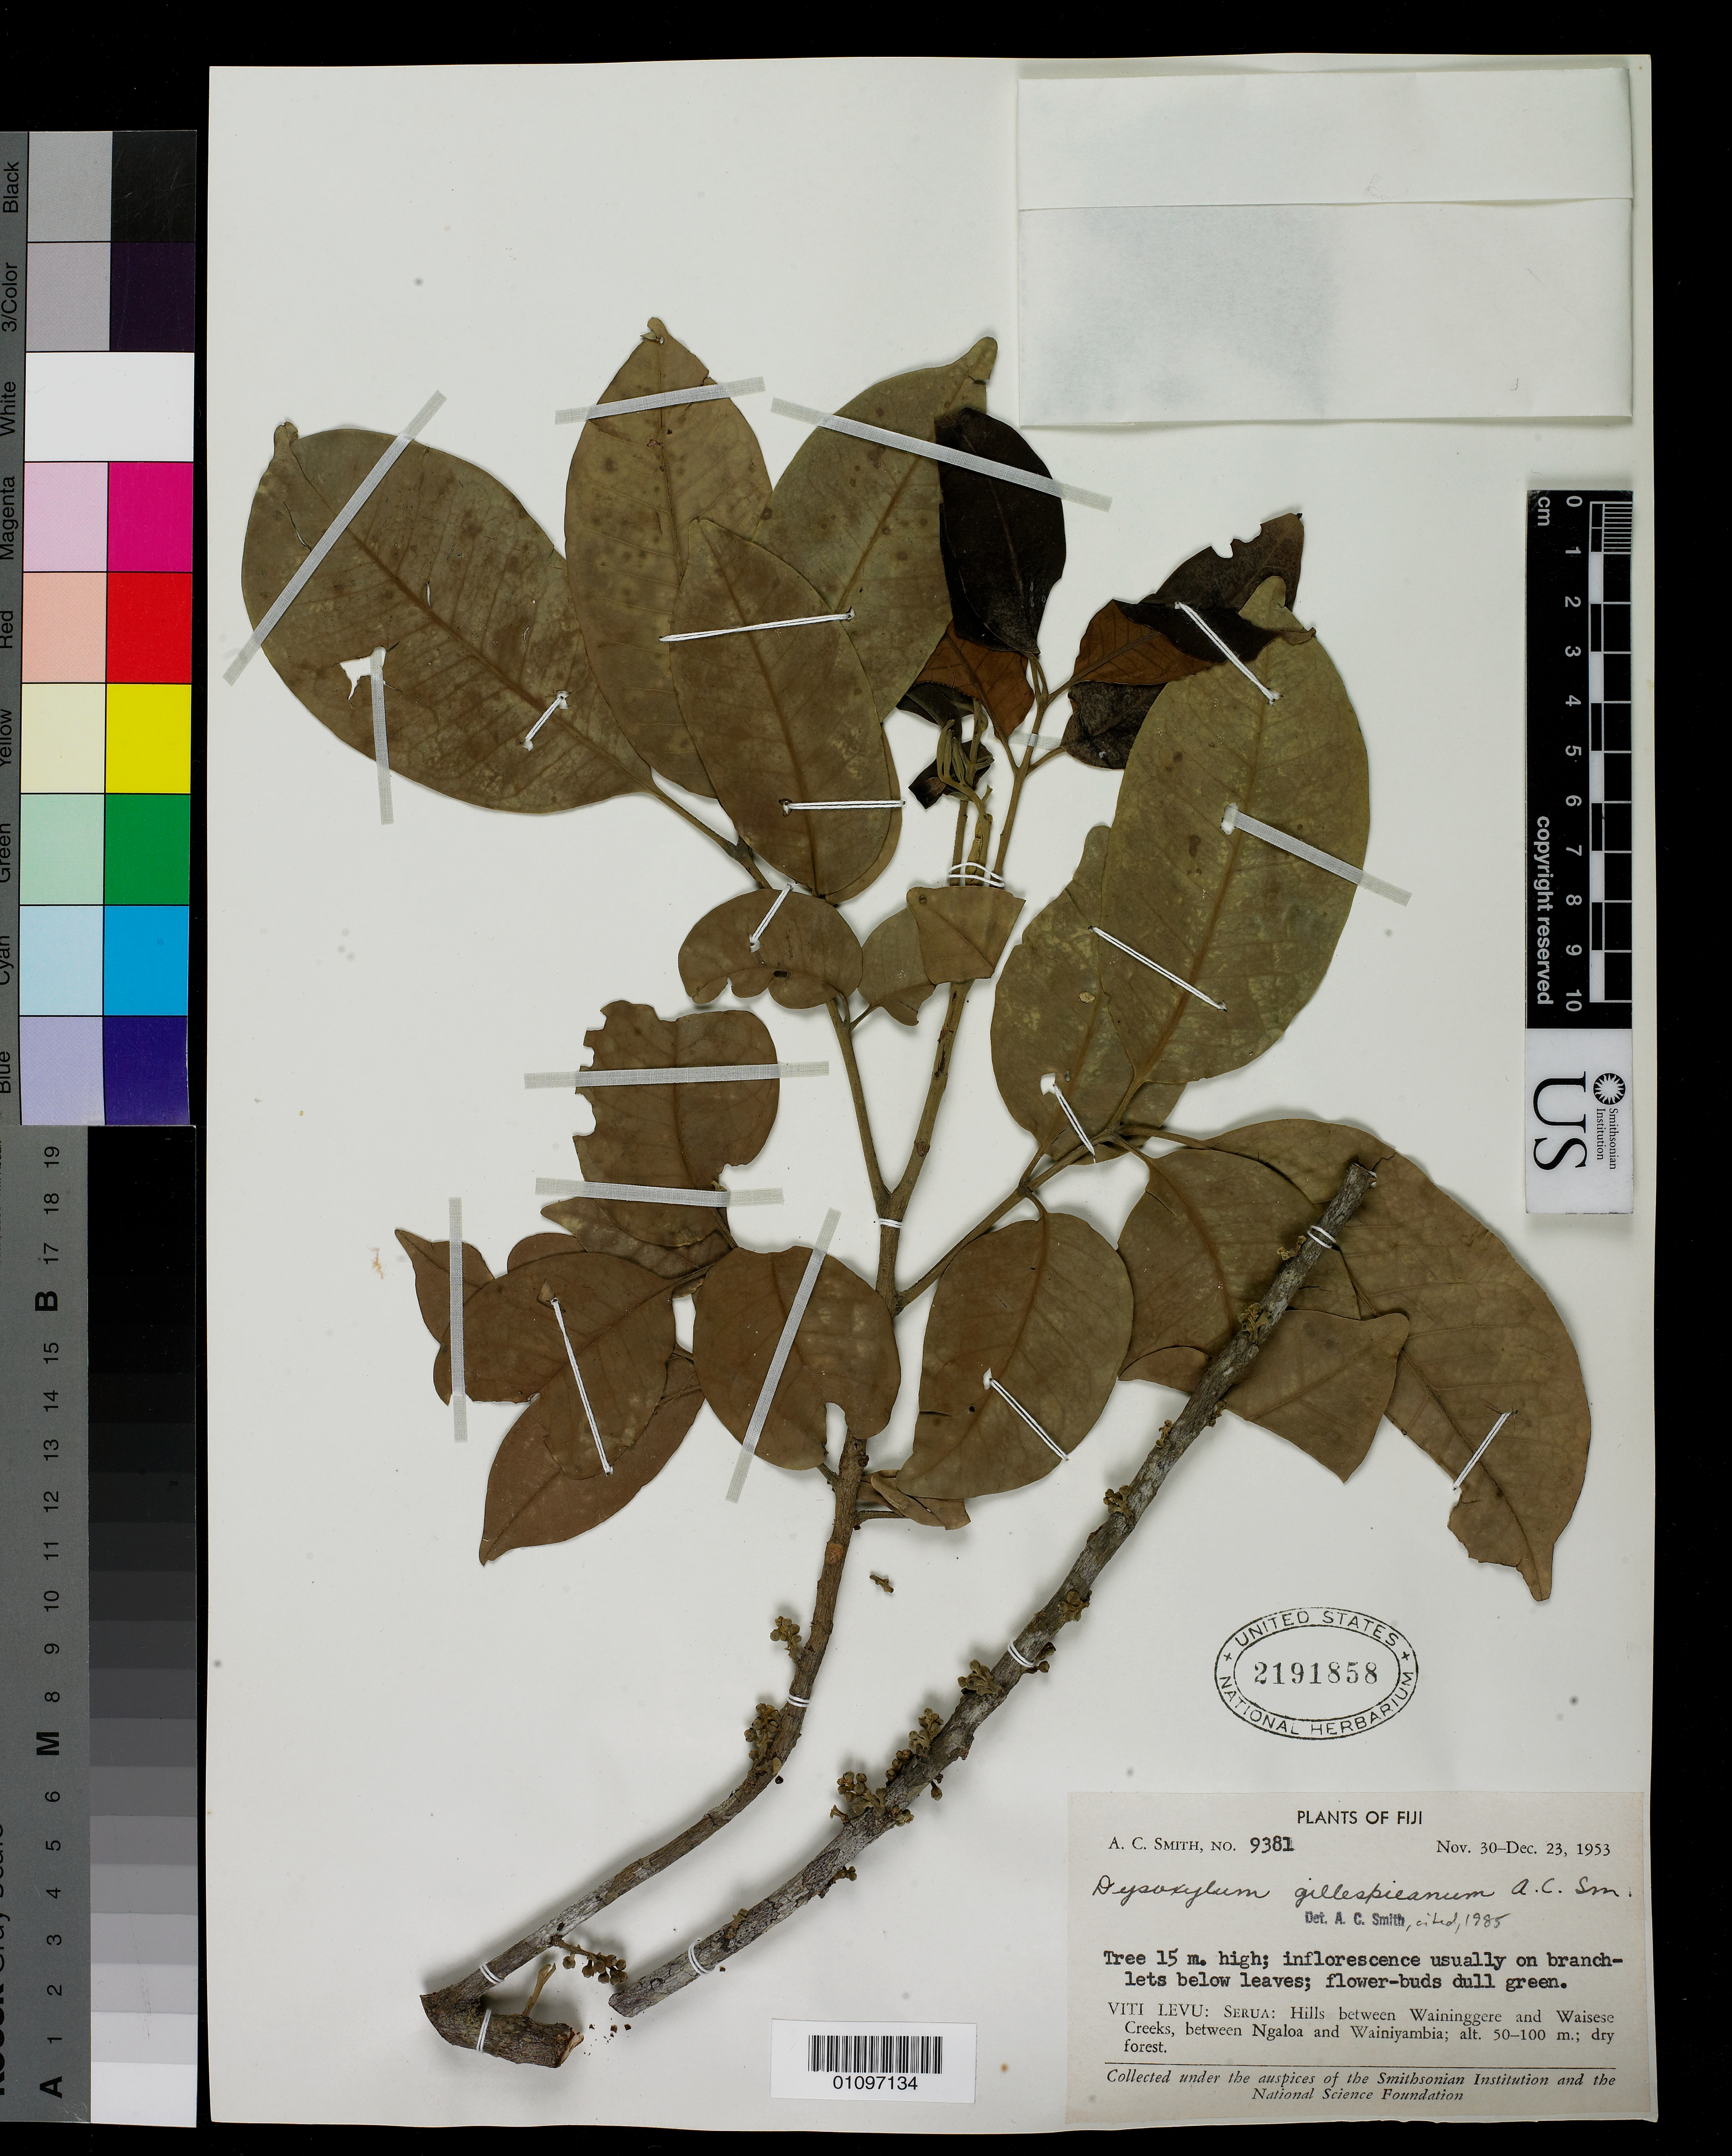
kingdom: Plantae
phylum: Tracheophyta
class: Magnoliopsida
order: Sapindales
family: Meliaceae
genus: Epicharis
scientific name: Epicharis gillespieana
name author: (A.C. Sm.) Holzmeyer & Hauenschild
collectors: A. C. Smith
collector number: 9381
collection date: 1953-11-30/1953-12-23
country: Fiji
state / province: Serua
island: Viti Levu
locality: Hills between waininggere and Waisese Creeks, between Ngaloa and Wainiyambia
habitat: Dry forest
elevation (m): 50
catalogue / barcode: US 2191858